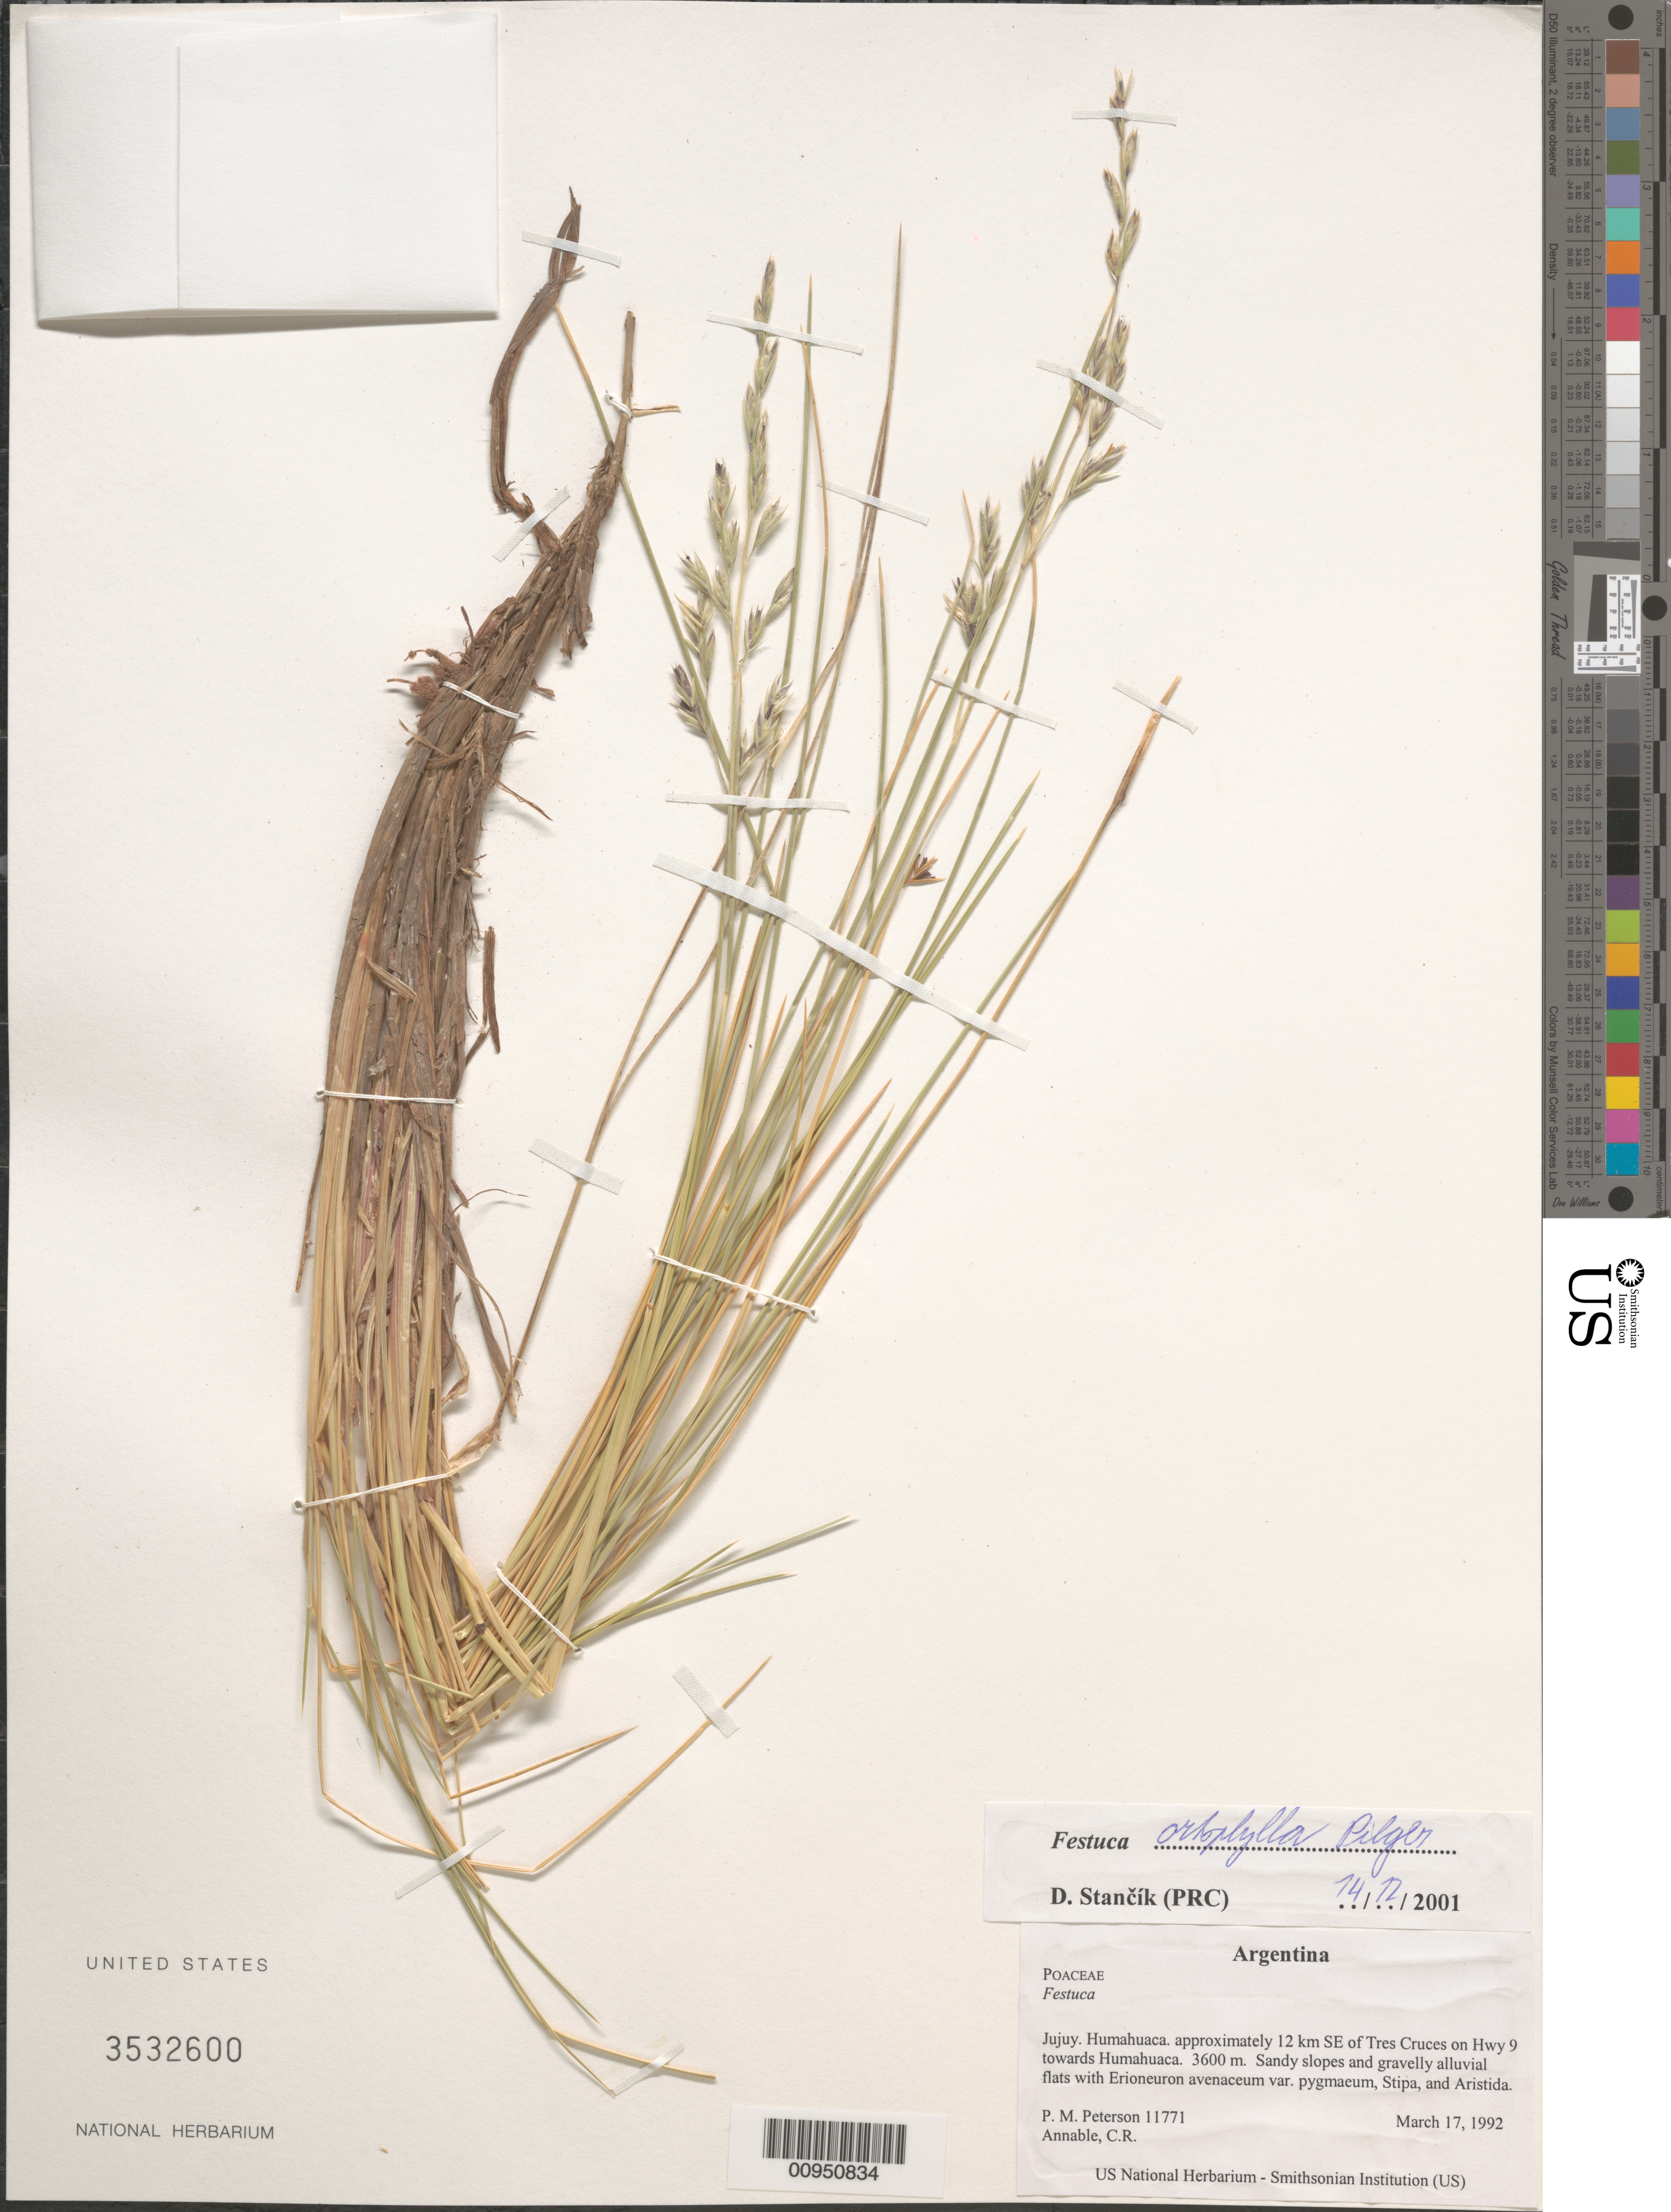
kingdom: Plantae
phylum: Tracheophyta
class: Liliopsida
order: Poales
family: Poaceae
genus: Festuca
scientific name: Festuca orthophylla var. boliviana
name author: Pilg.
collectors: P. M. Peterson & C. R. Annable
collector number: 11771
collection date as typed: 17 Mar 1992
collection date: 1992-03-17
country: Argentina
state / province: Jujuy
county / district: Humahuaca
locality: approximately 12 km SE of Tres Cruces on Hwy 9 towards Humahuaca.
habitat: Sandy slopes and gravelly alluvial flats with Erioneuron avenaceum var. pygmaeum, Stipa, and Aristida.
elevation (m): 3600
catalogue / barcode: US 3532600